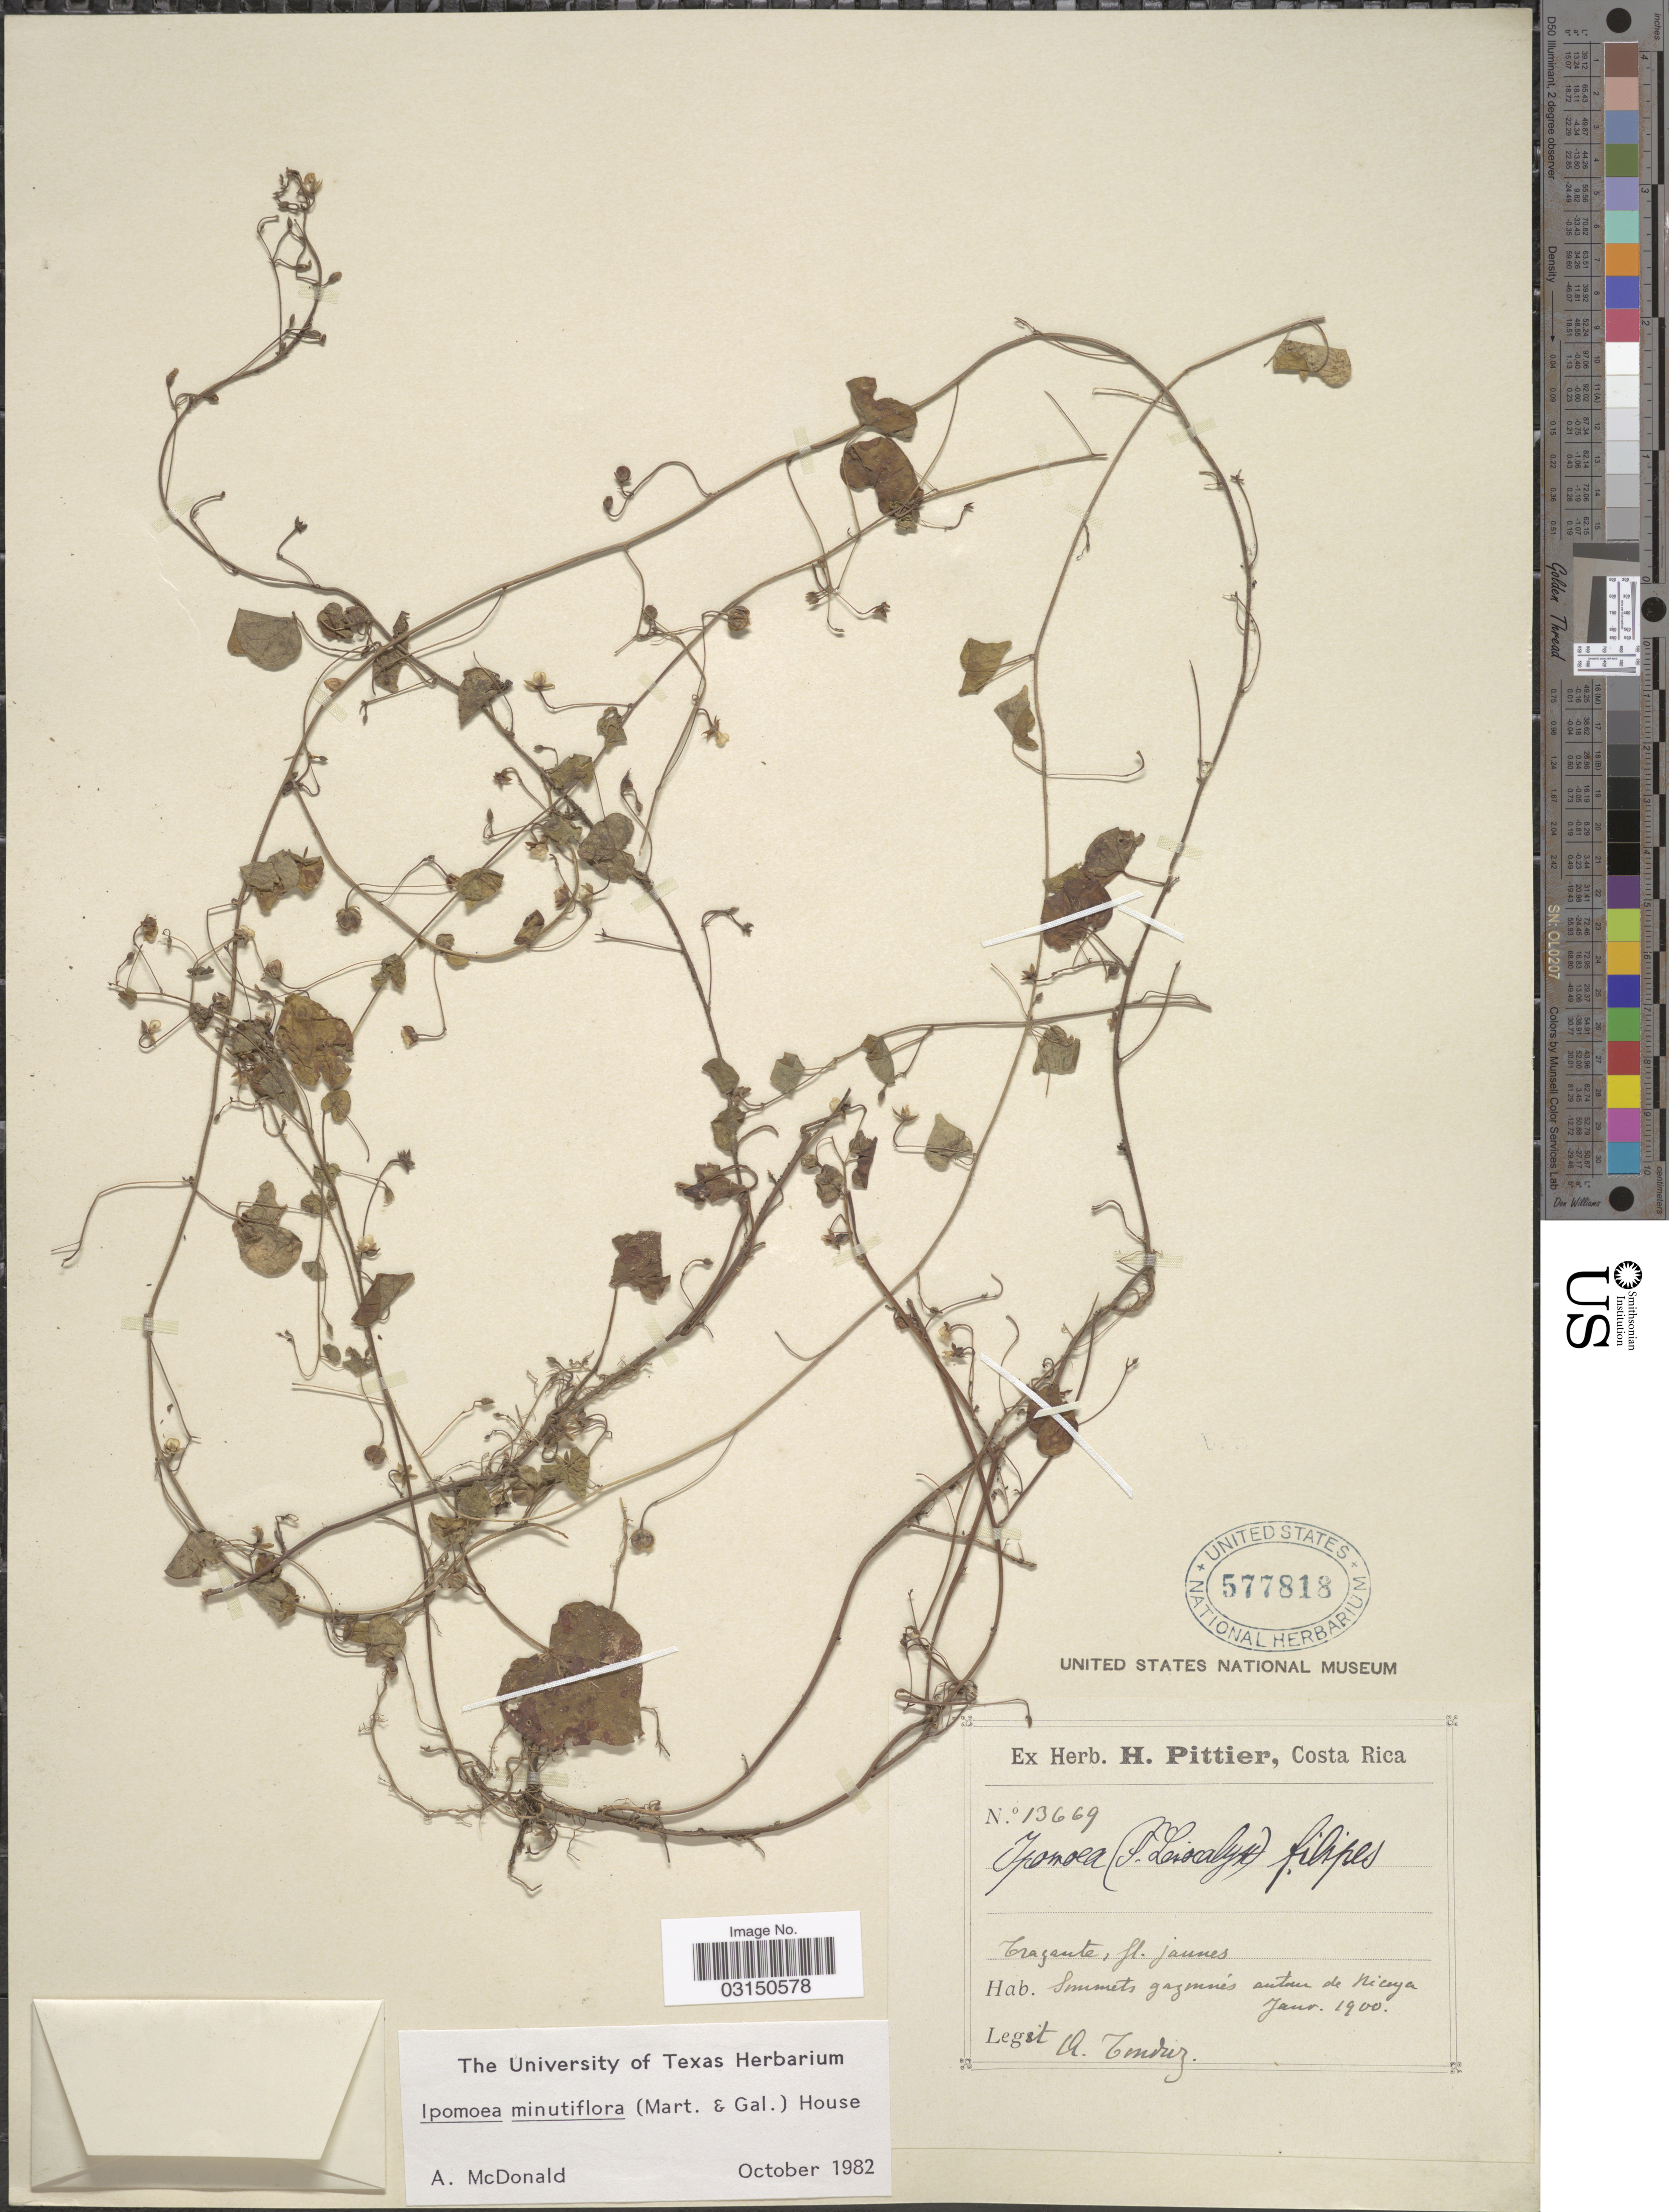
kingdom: Plantae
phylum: Tracheophyta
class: Magnoliopsida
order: Solanales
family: Convolvulaceae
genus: Ipomoea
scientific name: Ipomoea minutiflora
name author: (M. Martens) House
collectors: A. Tonduz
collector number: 13669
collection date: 1900-01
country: Costa Rica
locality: Sommets gazinnes autour de Nicoya.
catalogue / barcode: US 577818